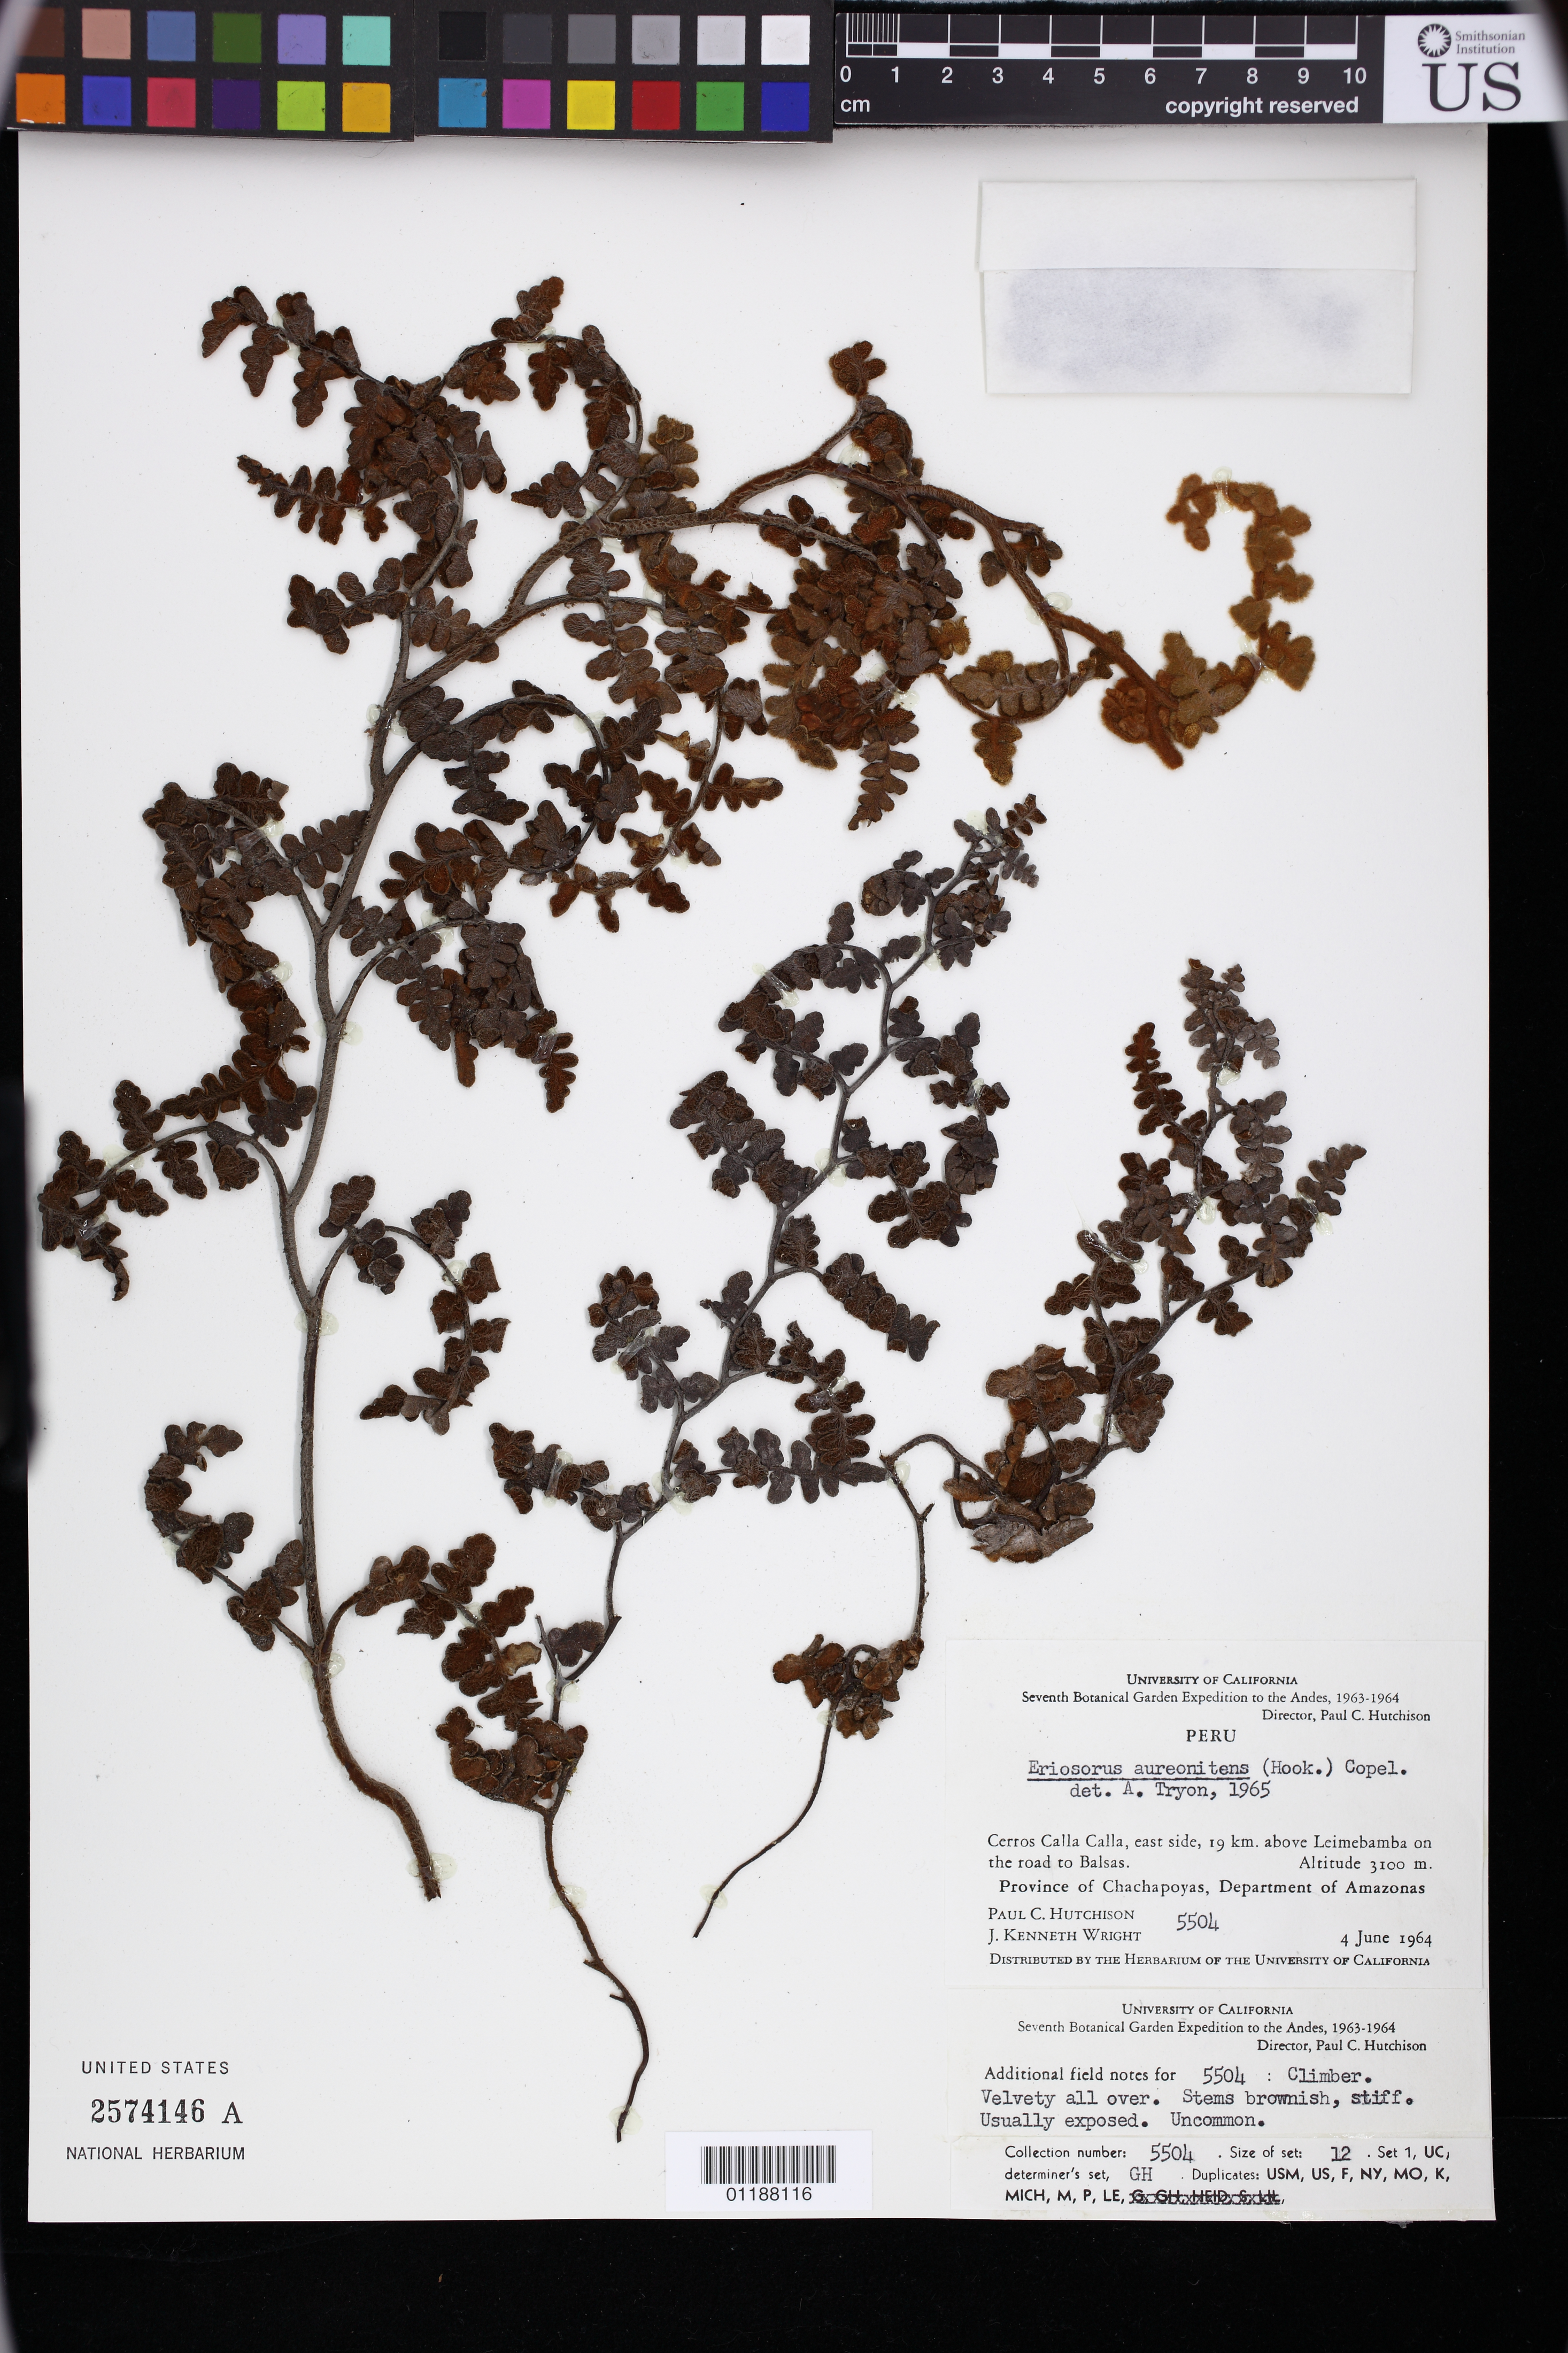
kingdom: Plantae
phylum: Tracheophyta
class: Polypodiopsida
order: Polypodiales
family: Pteridaceae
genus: Jamesonia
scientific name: Jamesonia aureonitens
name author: (Hook.) Christenh.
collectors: P. C. Hutchison & J. K. Wright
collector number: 5504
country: Peru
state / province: Amazonas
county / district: Chachapoyas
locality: Cerros Calla Calla, E side above Leimebamba on road to Balsas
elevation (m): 3100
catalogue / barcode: US 2574146A